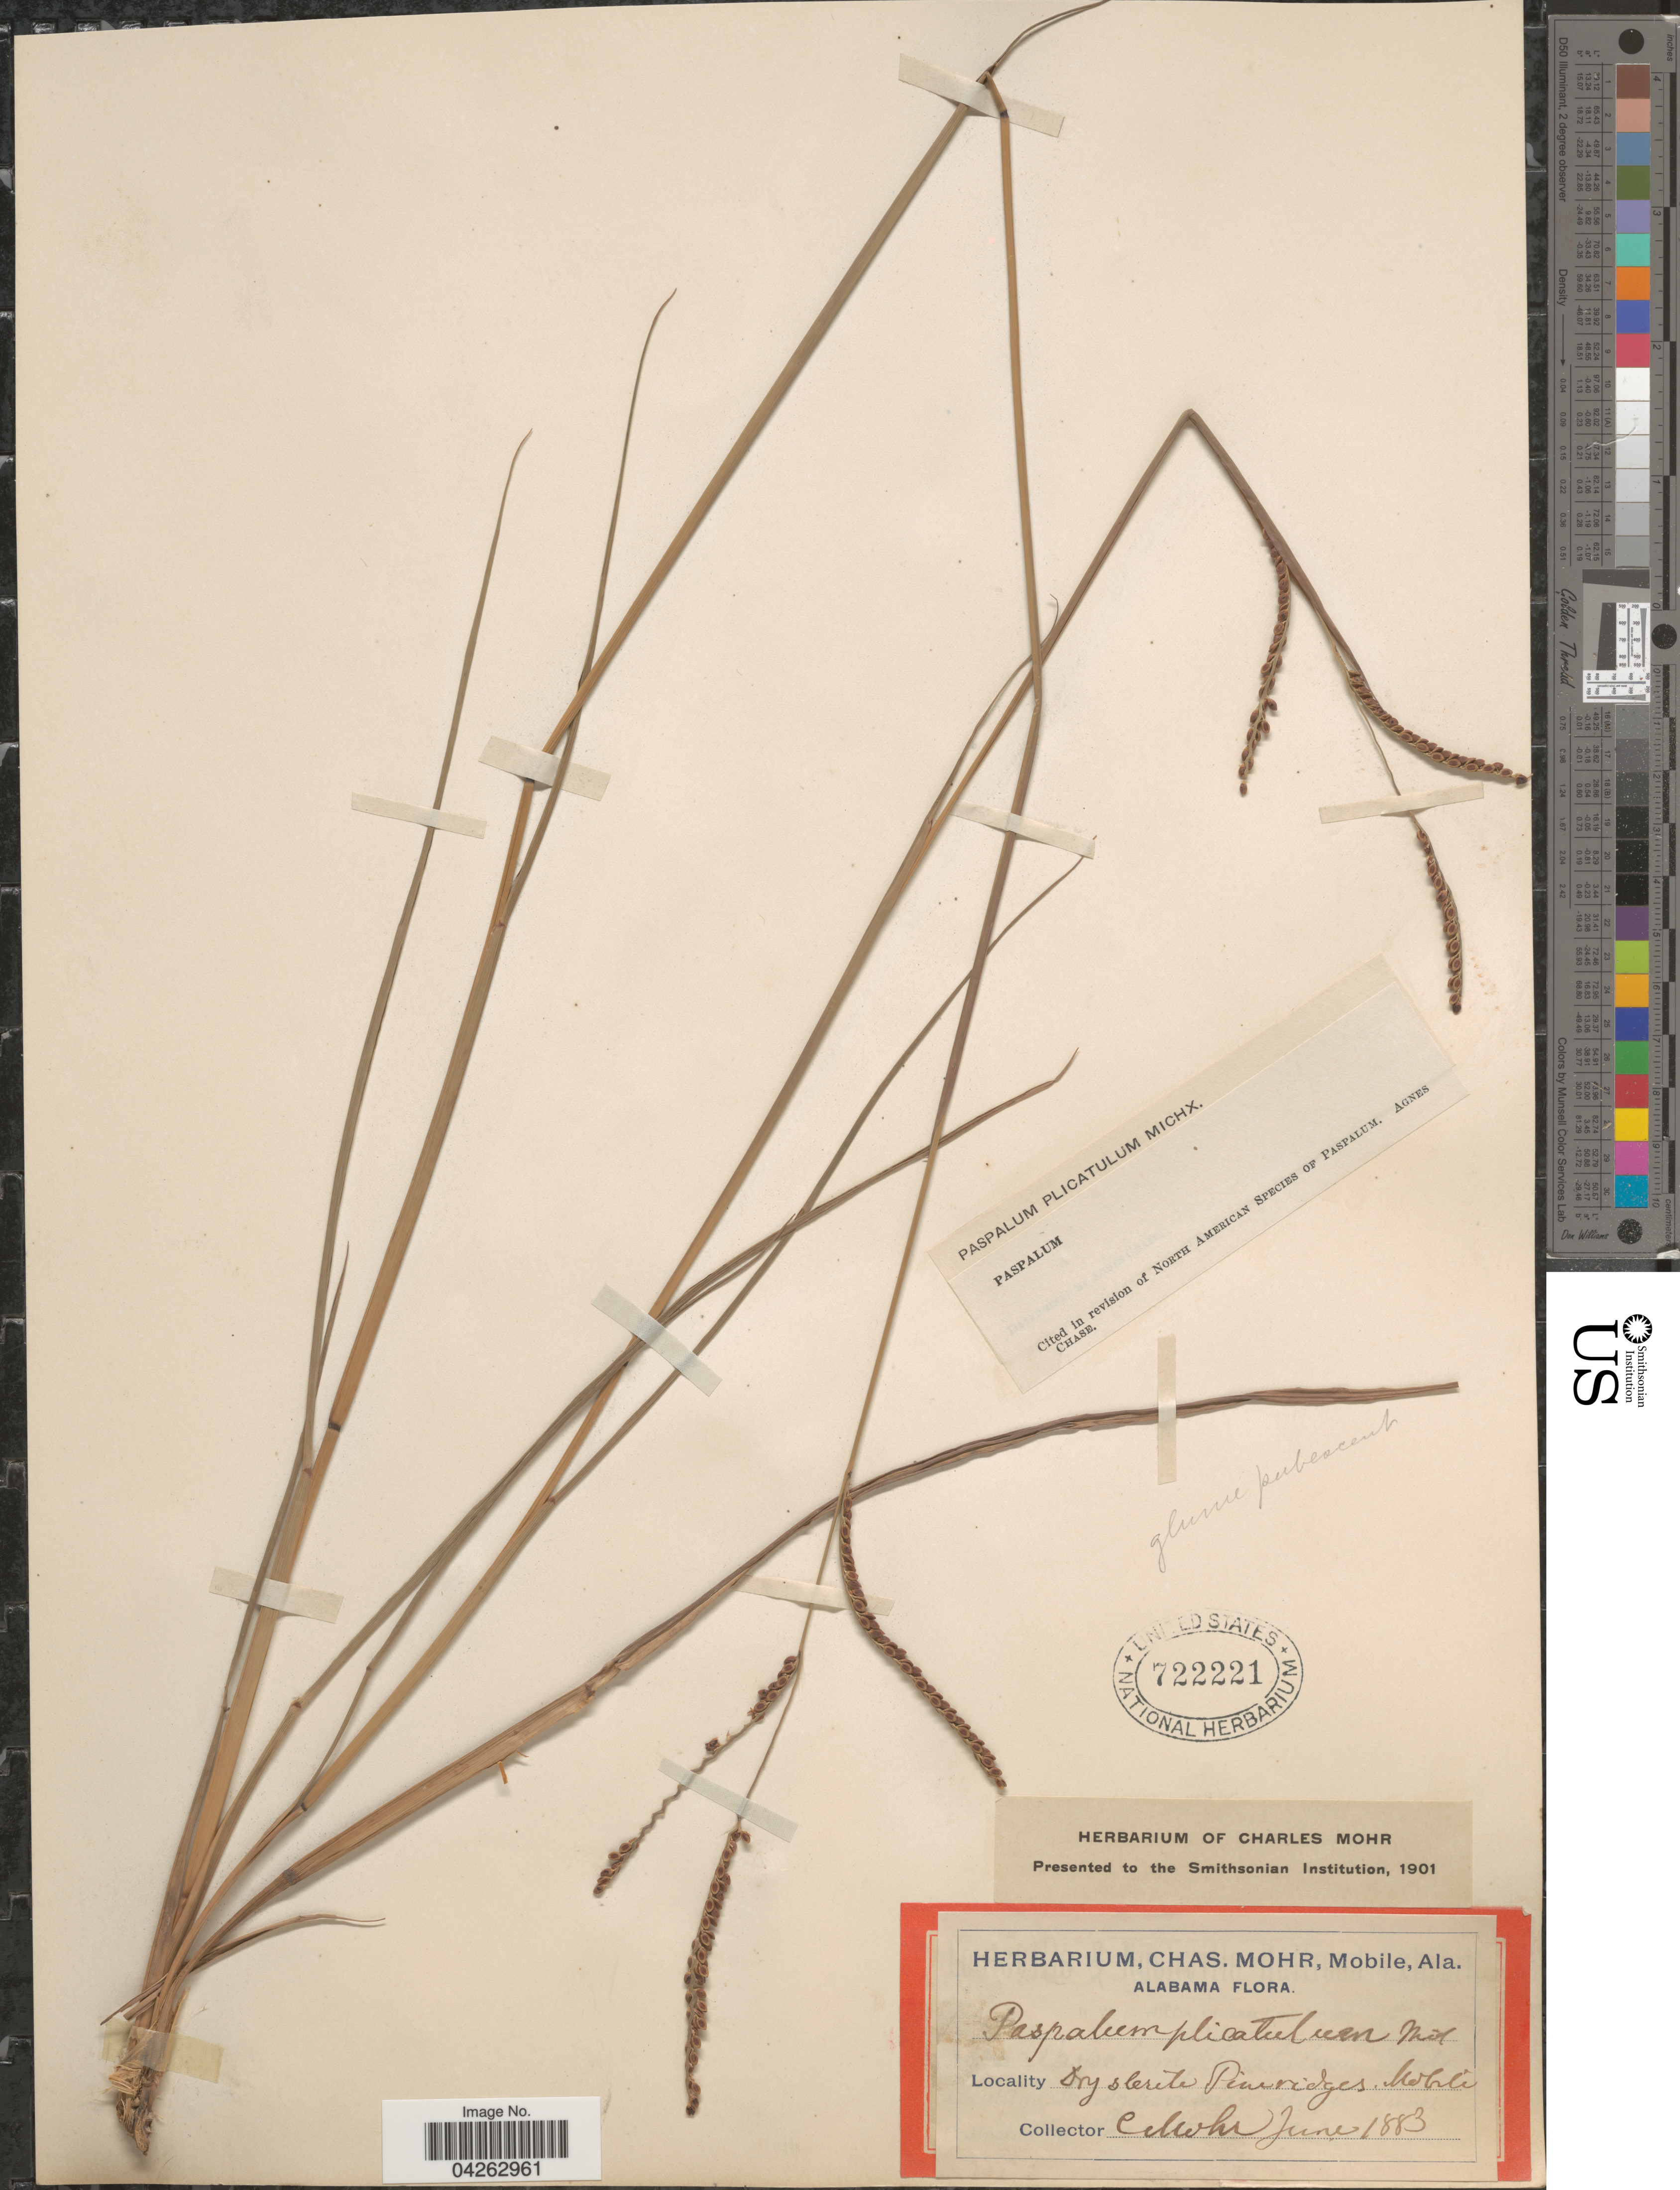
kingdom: Plantae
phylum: Tracheophyta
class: Liliopsida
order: Poales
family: Poaceae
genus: Paspalum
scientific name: Paspalum plicatulum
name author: Michx.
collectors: Mohr, C. T. (herbarium)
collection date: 1883-06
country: United States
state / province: Alabama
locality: Mobile.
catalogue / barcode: US 722221